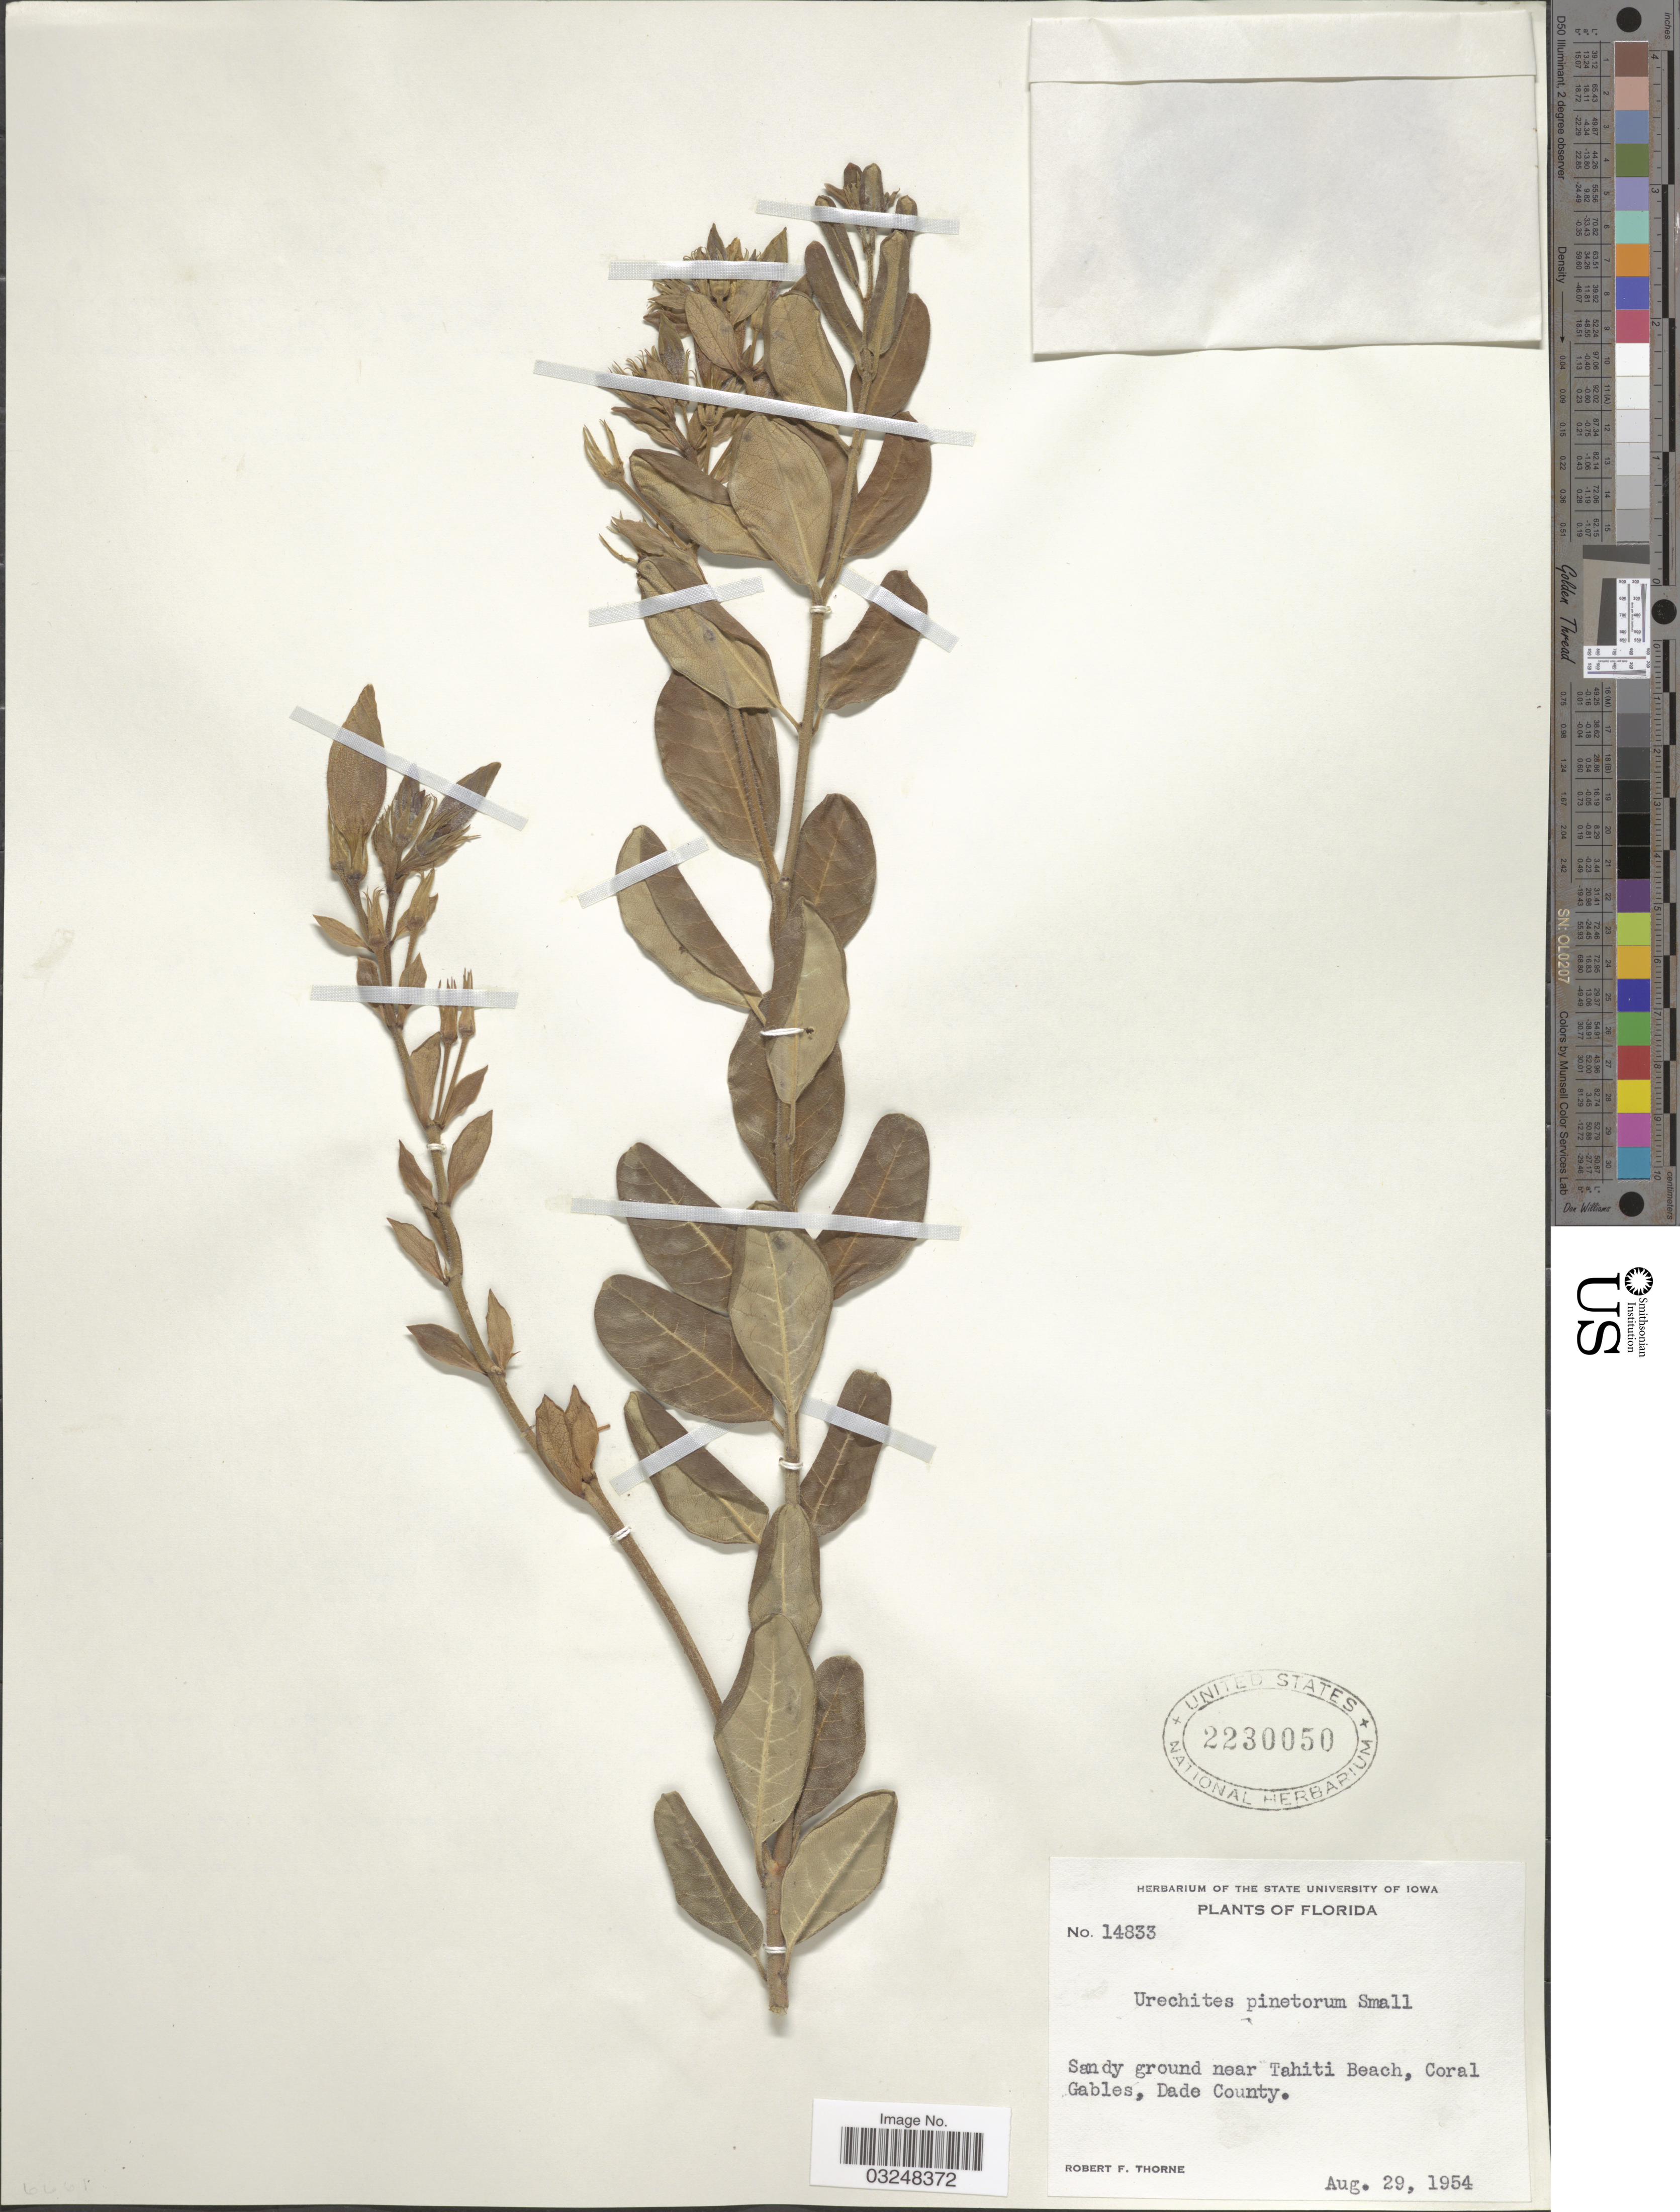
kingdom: Plantae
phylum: Tracheophyta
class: Magnoliopsida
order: Gentianales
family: Apocynaceae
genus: Urechites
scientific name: Urechites pinetorum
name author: Small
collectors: R. F. Thorne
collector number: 14833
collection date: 1954-08-29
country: United States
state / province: Florida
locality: Sandy ground near Tahiti Beach, Coral Gables, Dade County.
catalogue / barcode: US 2230050